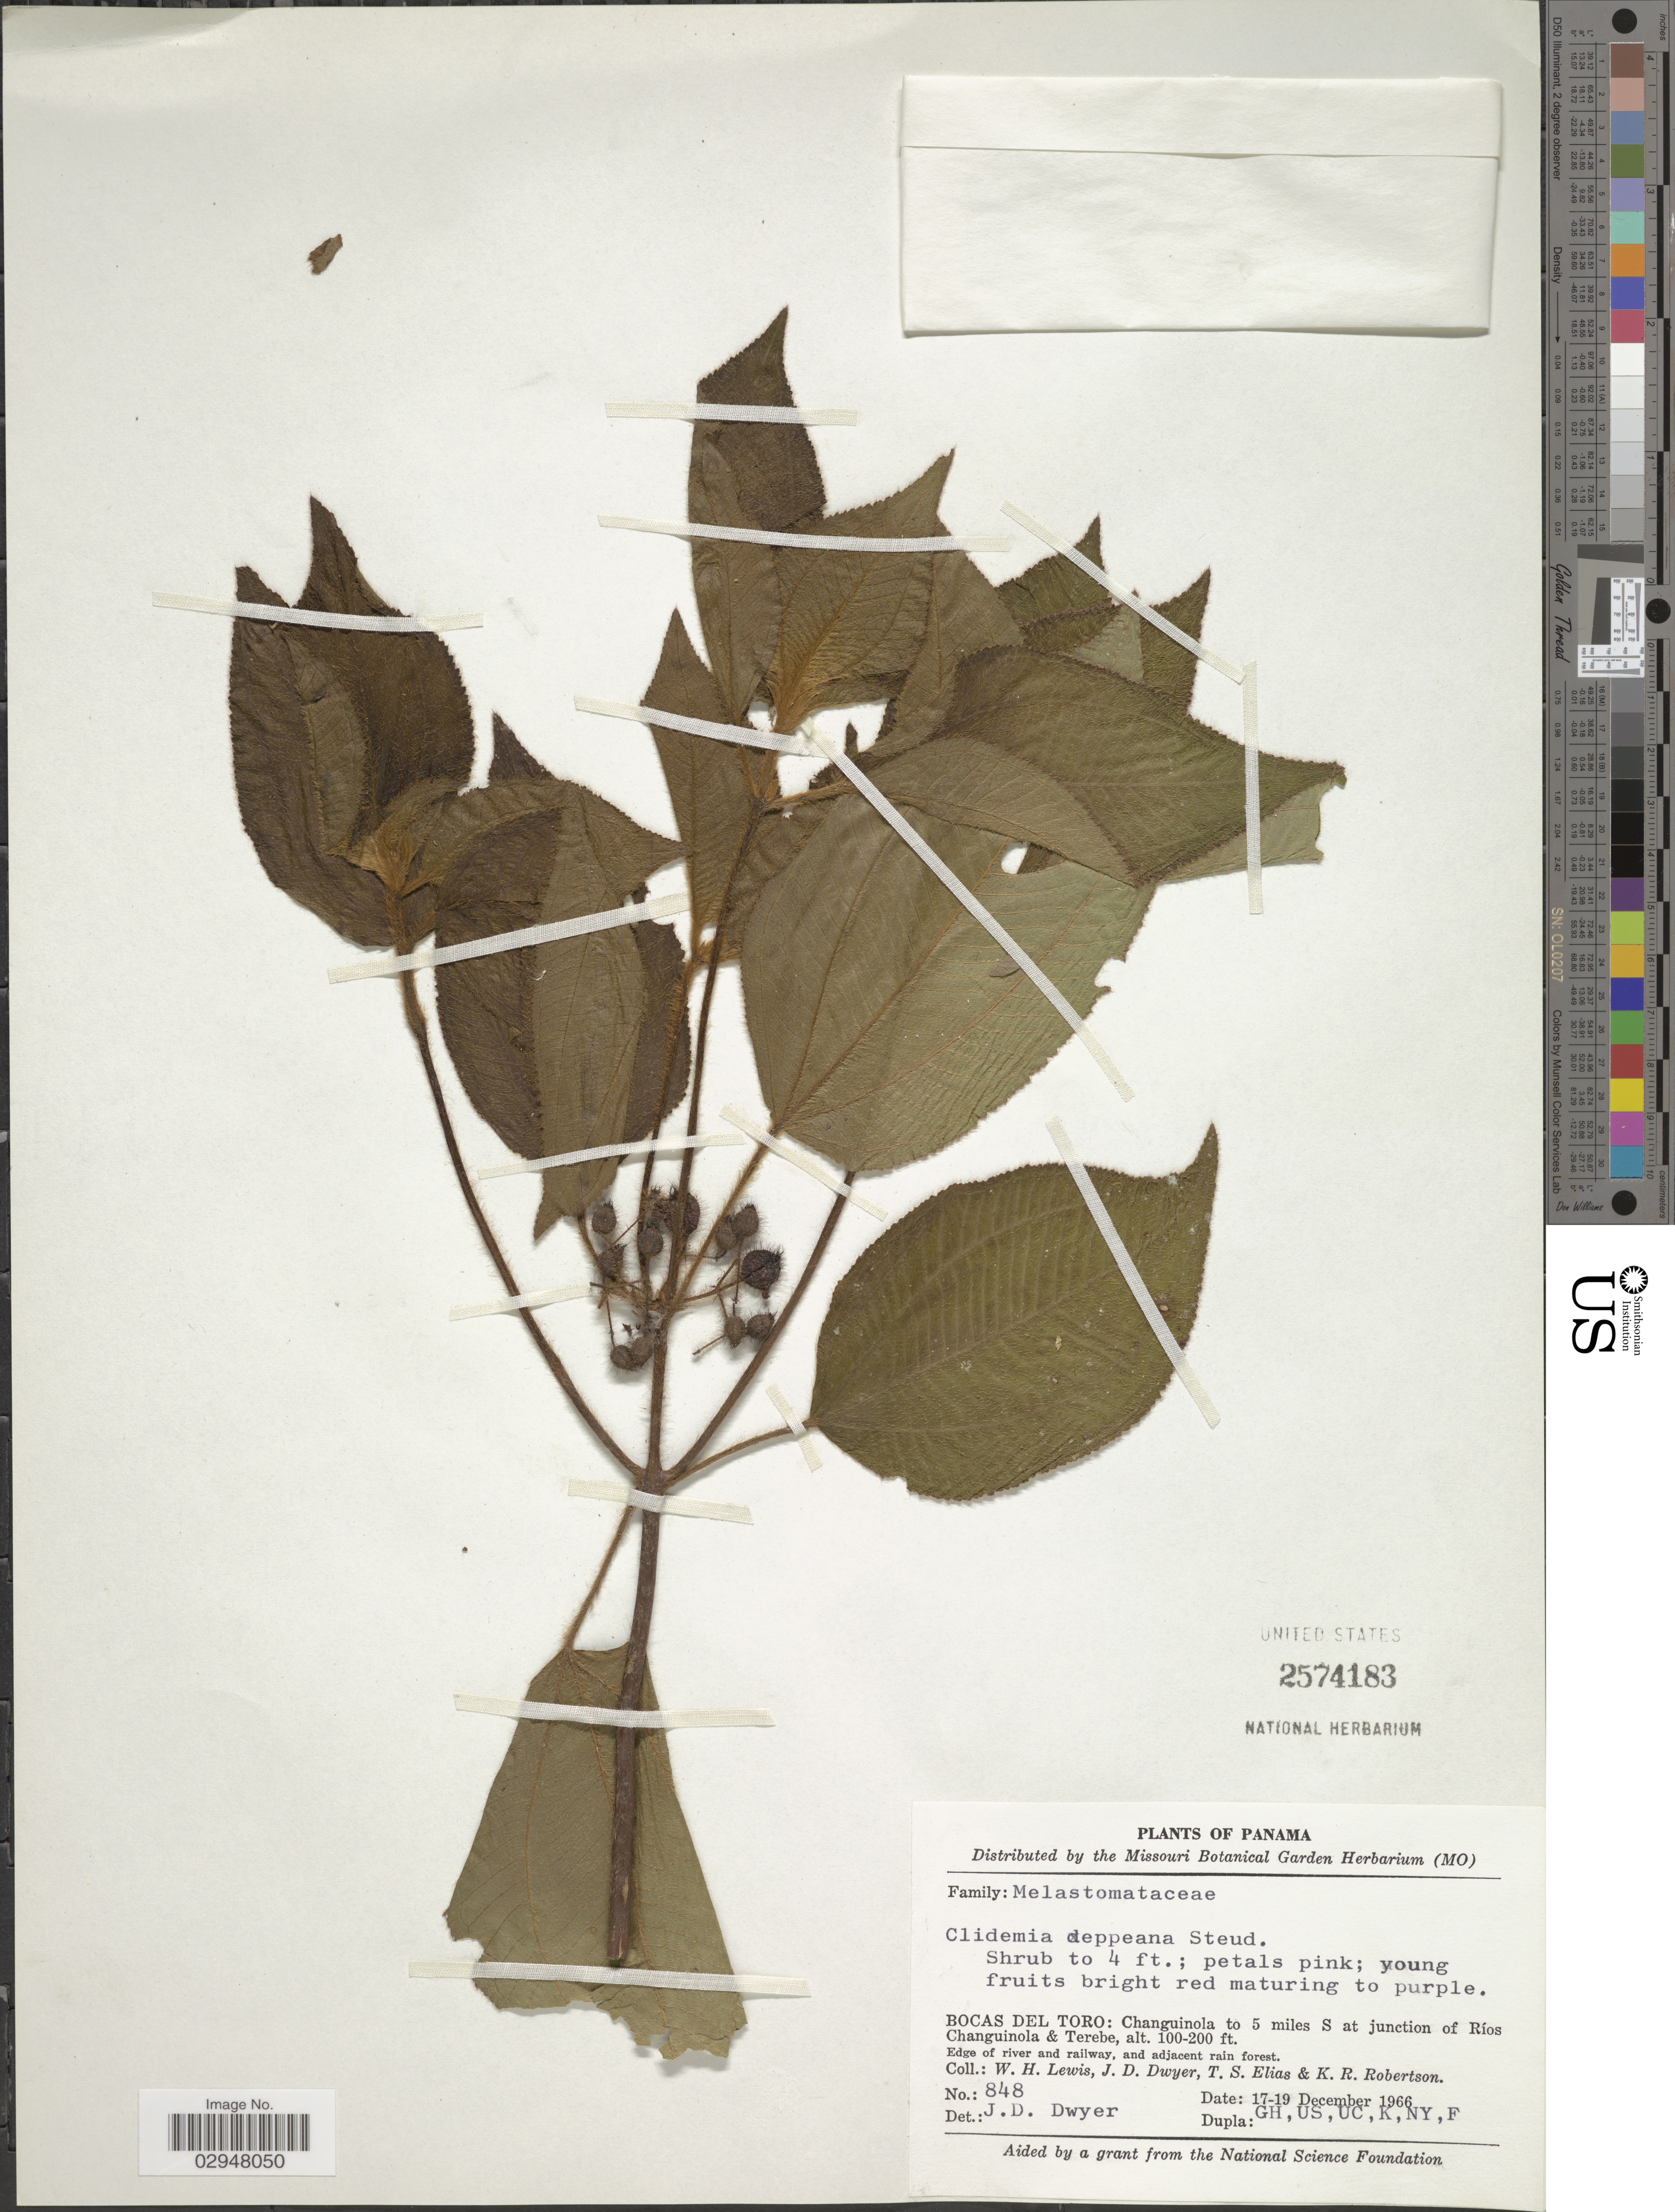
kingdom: Plantae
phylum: Tracheophyta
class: Magnoliopsida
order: Myrtales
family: Melastomataceae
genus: Clidemia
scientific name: Clidemia petiolaris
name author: (Schltdl. & Cham.) Schltdl. ex Triana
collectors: W. H. Lewis, J. D. Dwyer, T. S. Elias & K. Robertson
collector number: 848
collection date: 1966-12-17/1966-12-19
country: Panama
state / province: Bocas del Toro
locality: Changuinola to 5 miles S at junction of Ríos Changuinola & Terebe.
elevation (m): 30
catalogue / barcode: US 2574183